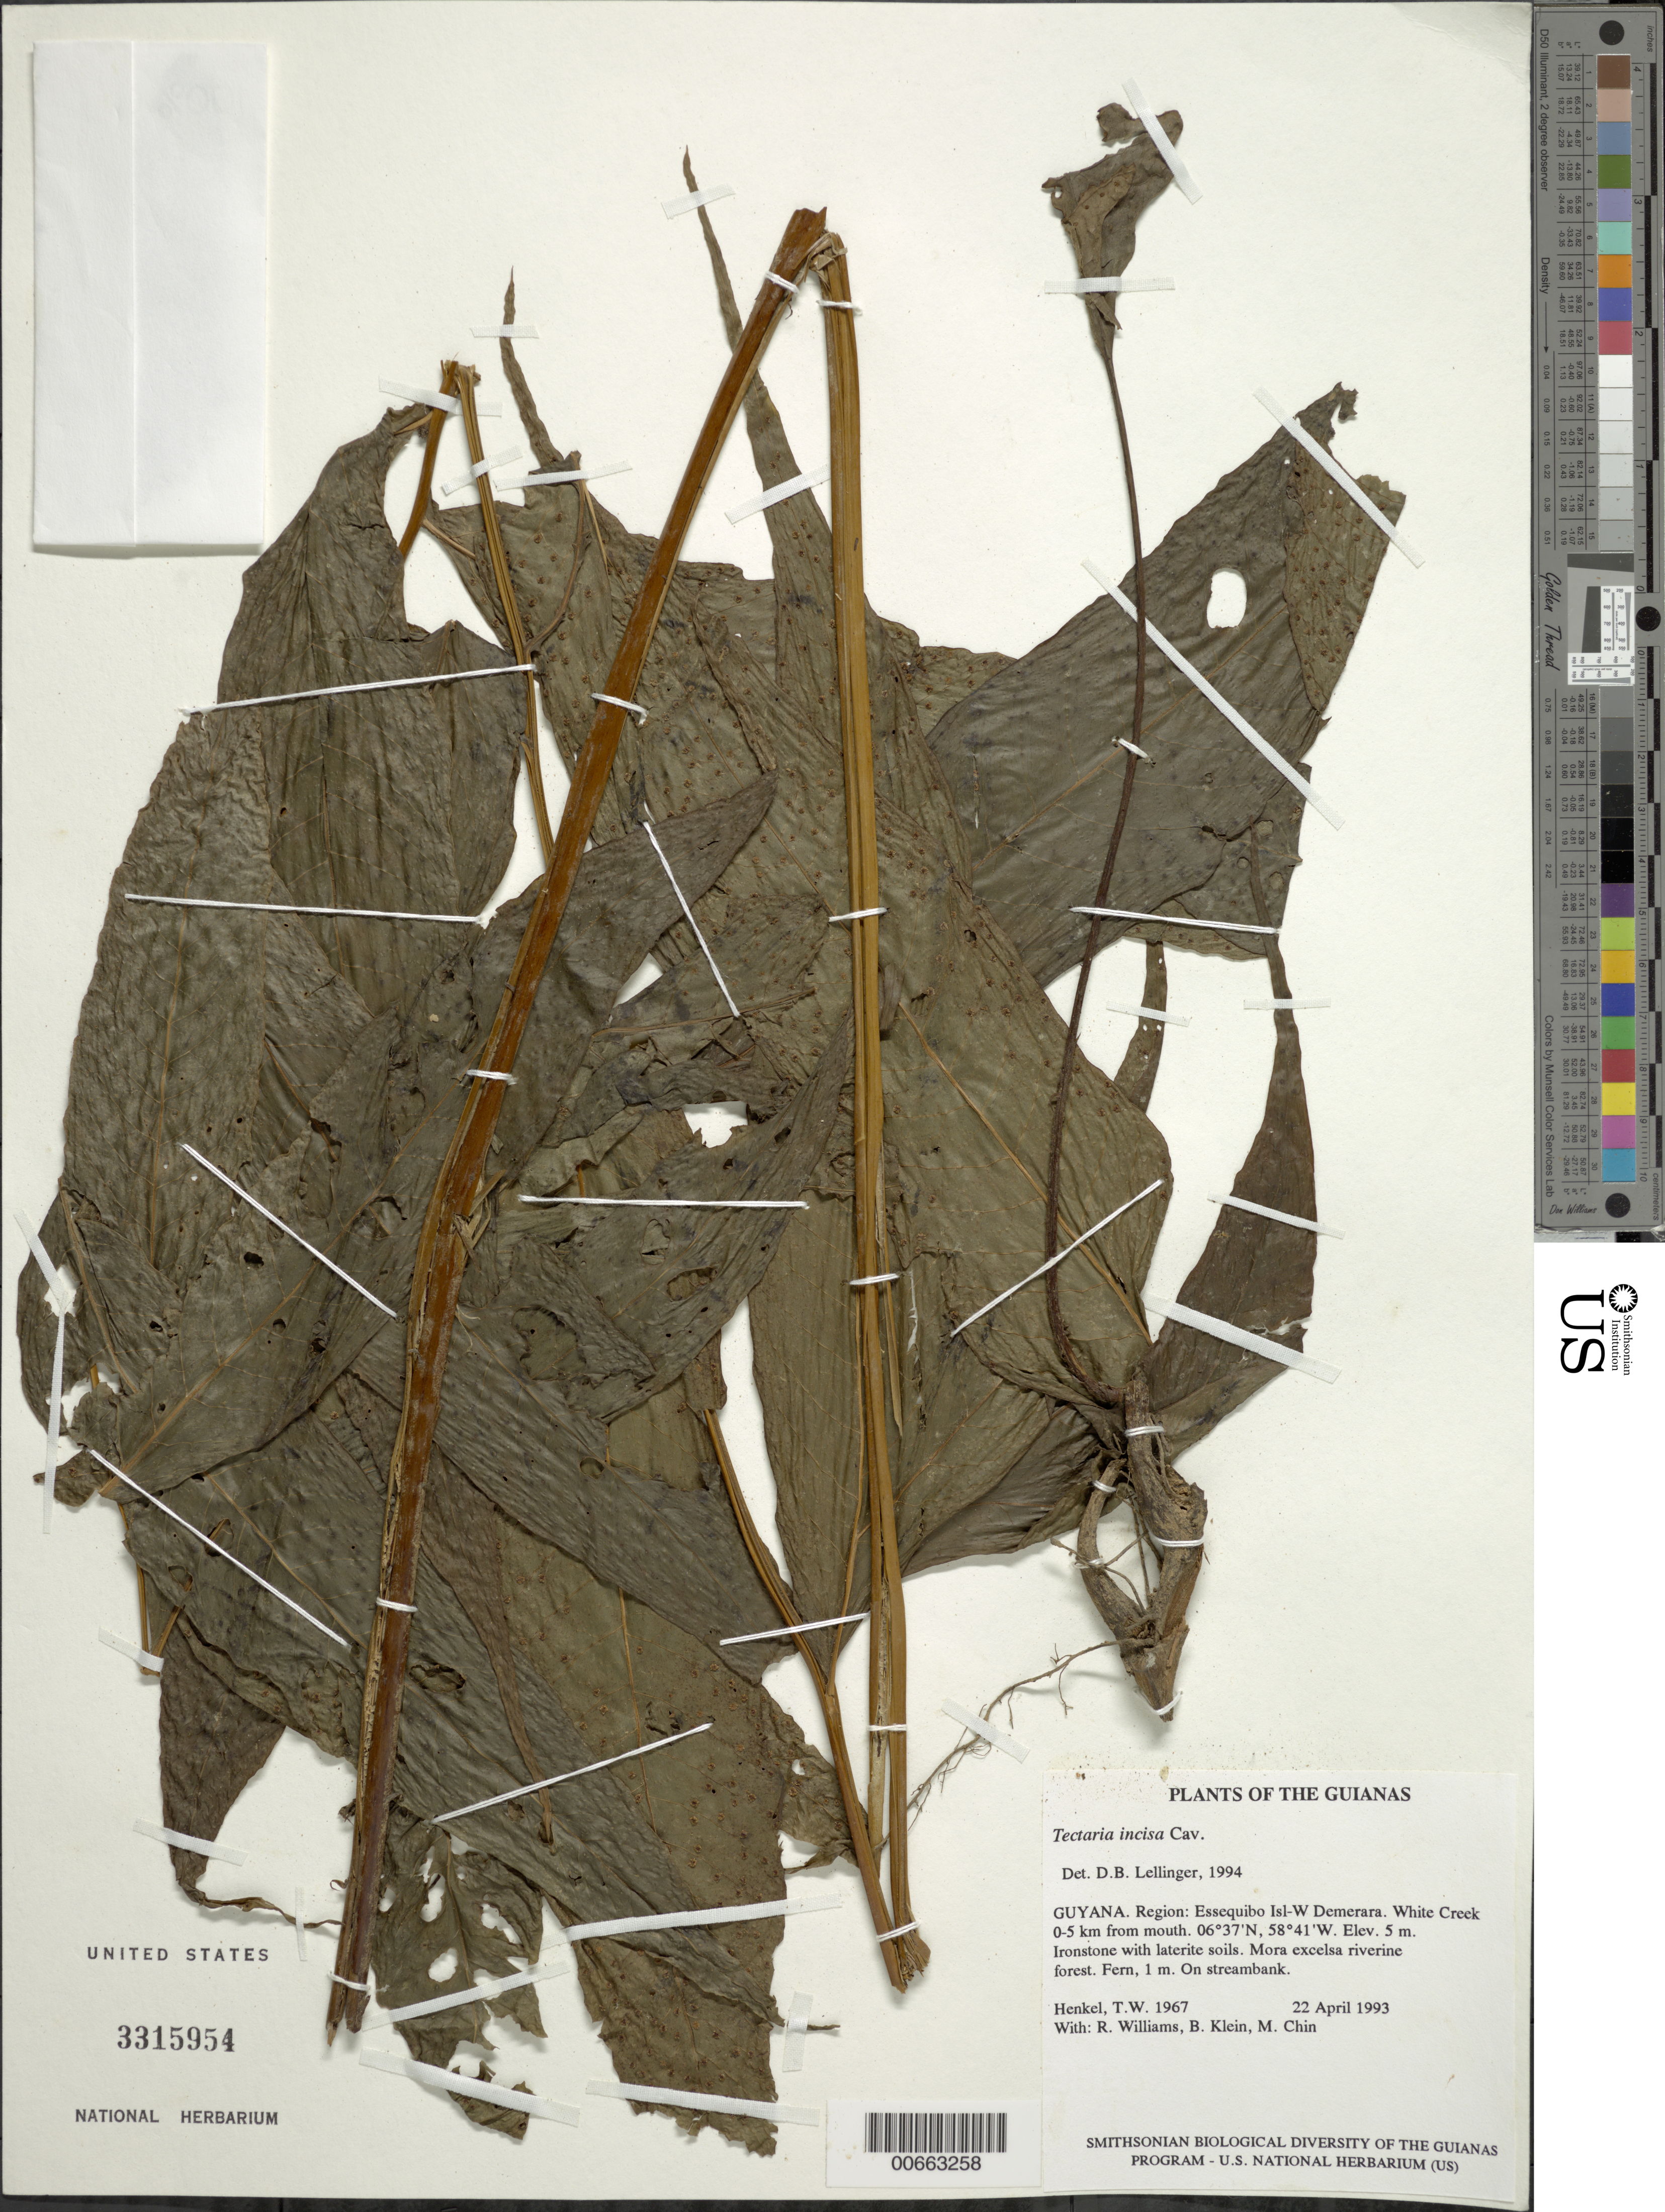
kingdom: Plantae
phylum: Tracheophyta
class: Polypodiopsida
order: Polypodiales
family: Tectariaceae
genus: Tectaria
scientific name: Tectaria incisa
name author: Cav.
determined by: Lellinger, David B., (BOT), Smithsonian Institution - National Museum of Natural History (UNITED STATES)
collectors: T. Henkel, R. Williams, B. Klein & M. Chin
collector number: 1967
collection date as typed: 22 April 1993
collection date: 1993-04-22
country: Guyana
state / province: Essequibo Isl-W. Demerara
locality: White Creek 0-5 km from mouth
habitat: Ironstone with laterite soils. Mora excelsa riverine forest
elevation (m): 5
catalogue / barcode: US 3315954